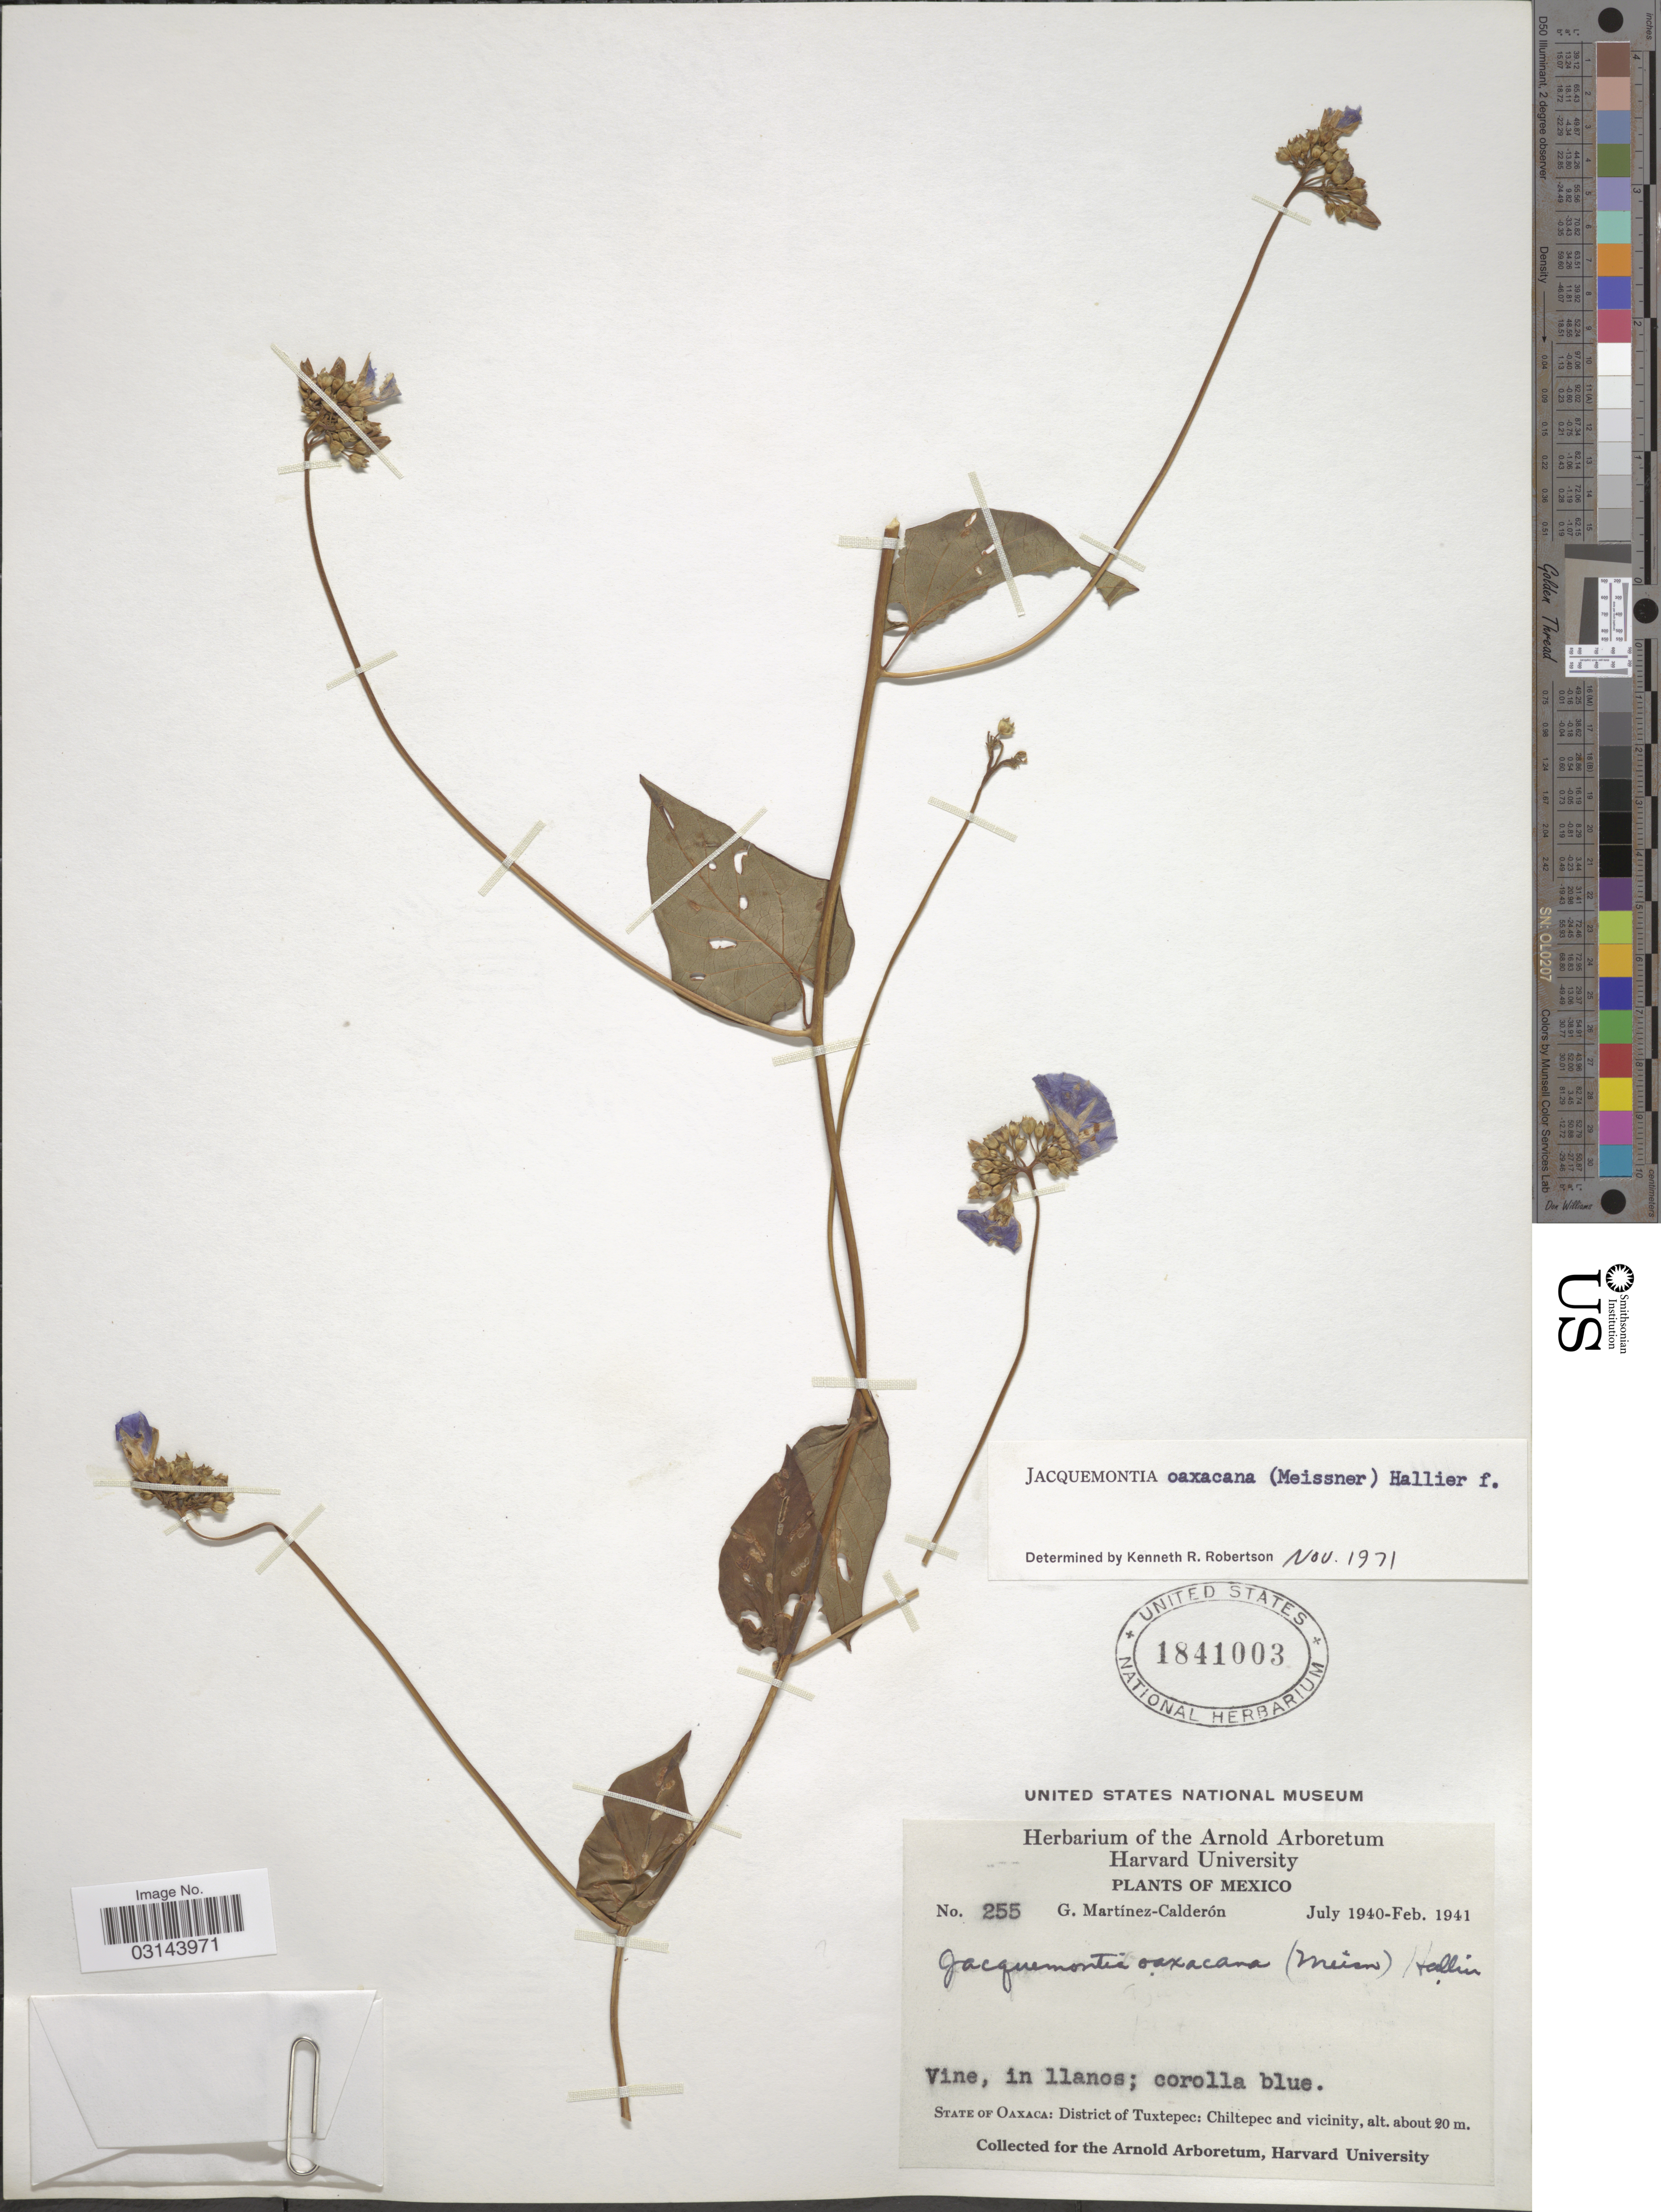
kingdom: Plantae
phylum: Tracheophyta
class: Magnoliopsida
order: Solanales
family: Convolvulaceae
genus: Jacquemontia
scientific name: Jacquemontia oaxacana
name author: (Meisn.) Hallier f.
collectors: G. Martínez Calderón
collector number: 255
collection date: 1940-07/1941-02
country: Mexico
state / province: Oaxaca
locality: District of Tuxtepec: Chiltepec: Chiltepec and vicinity.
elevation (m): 20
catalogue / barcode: US 1841003